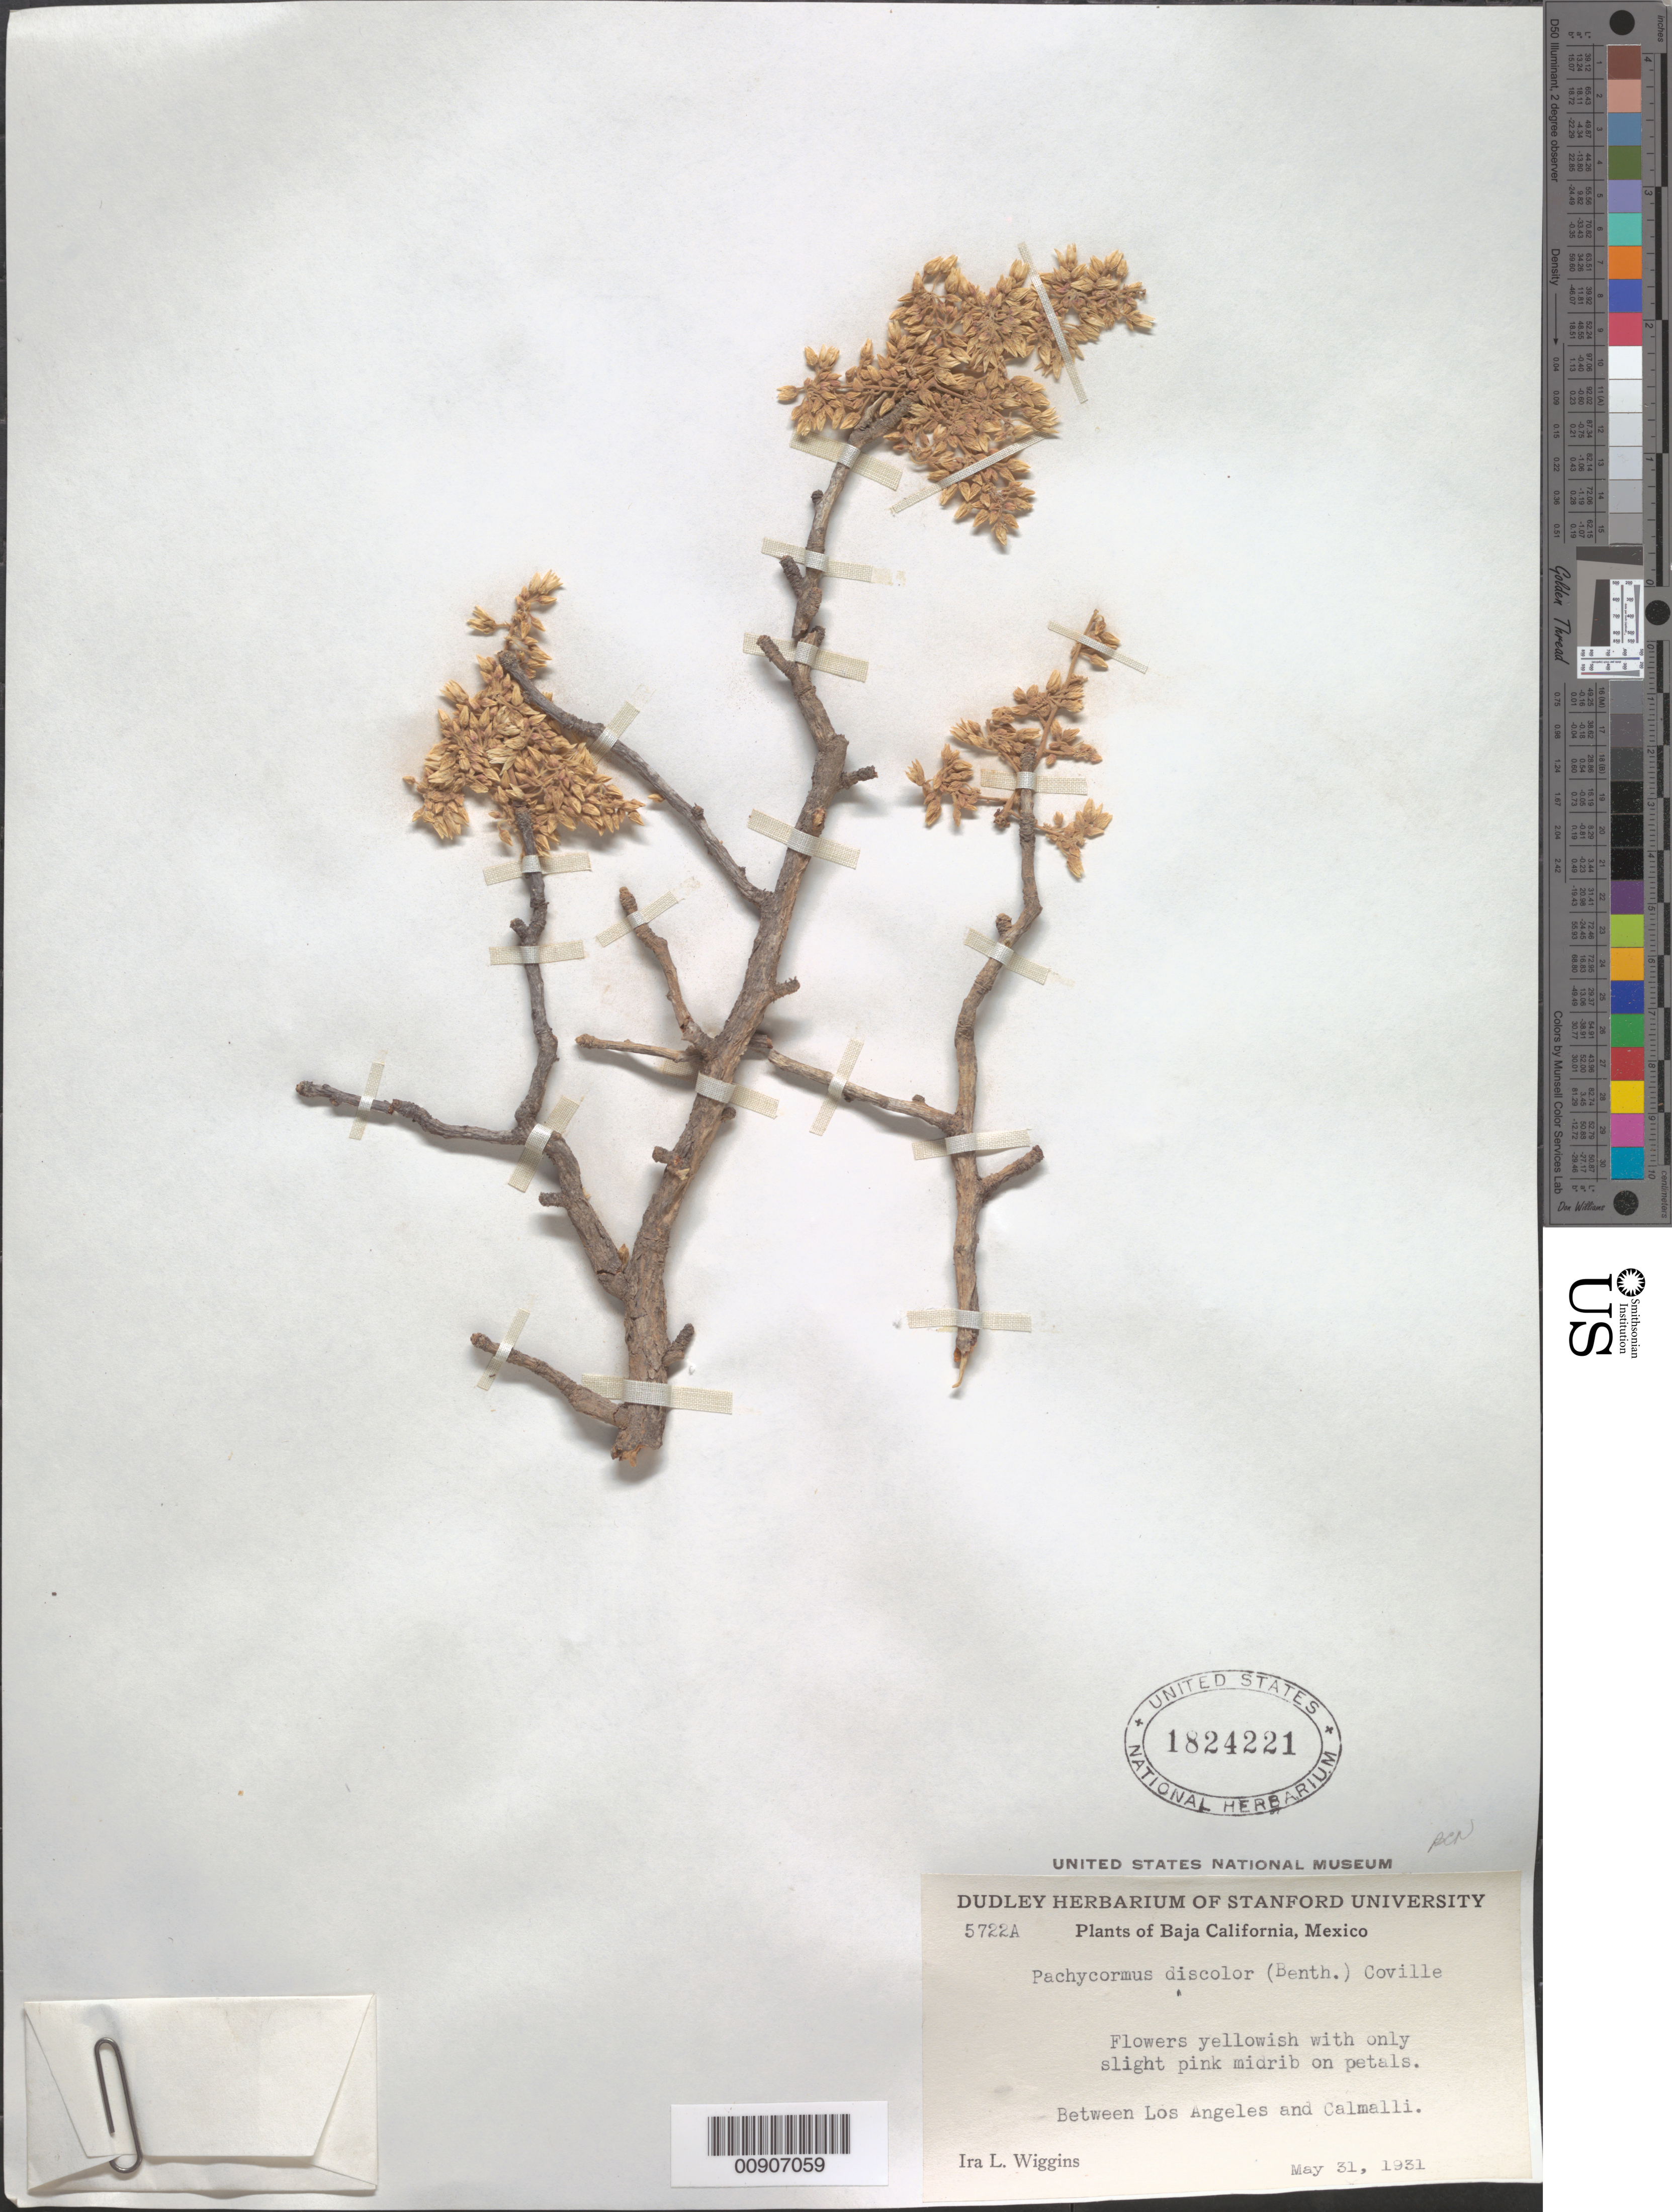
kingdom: Plantae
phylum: Tracheophyta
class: Magnoliopsida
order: Sapindales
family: Anacardiaceae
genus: Pachycormus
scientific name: Pachycormus discolor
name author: (Benth.) Coville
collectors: I. L. Wiggins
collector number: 5722 A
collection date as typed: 31 May 1931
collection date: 1931-05-31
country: Mexico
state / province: Baja California Norte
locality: Between Los Angeles and Calmalli.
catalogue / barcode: US 1824221